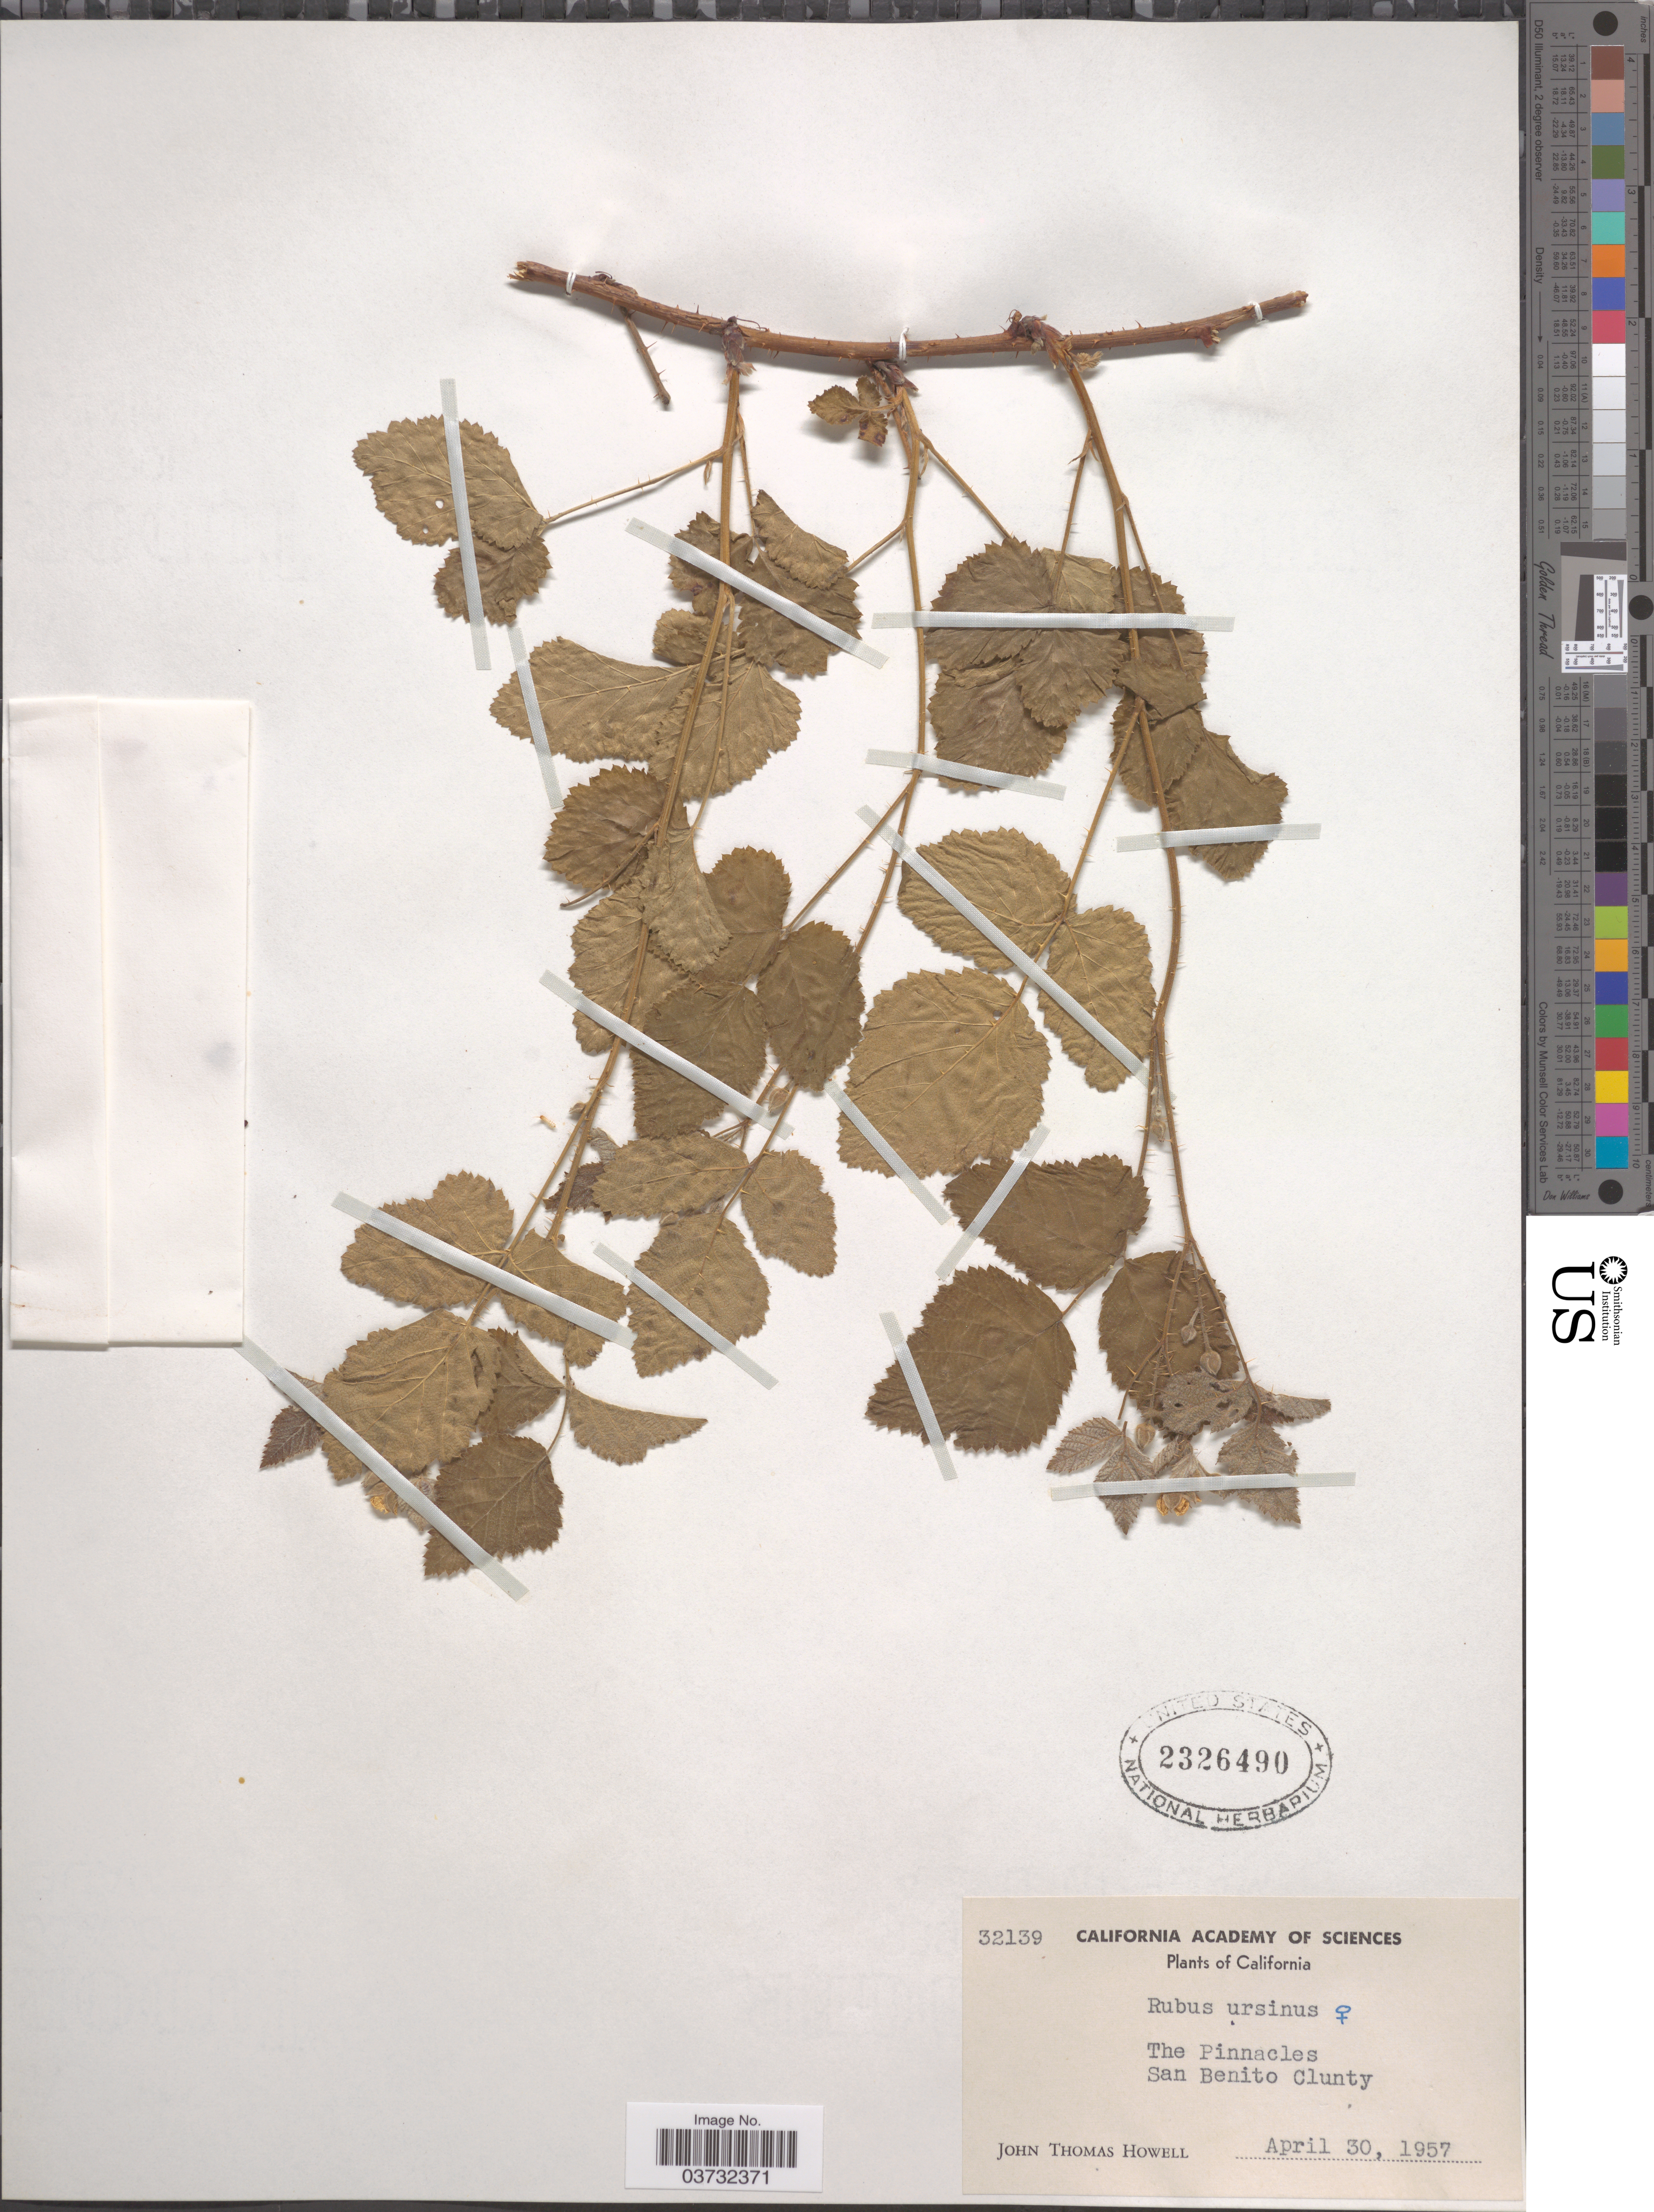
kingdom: Plantae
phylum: Tracheophyta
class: Magnoliopsida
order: Rosales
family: Rosaceae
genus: Rubus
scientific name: Rubus ursinus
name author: (Schltdl.) Cham.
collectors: J. T. Howell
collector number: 32139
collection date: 1957-04-30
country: United States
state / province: California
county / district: San Benito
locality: The Pinnacles. San Benito County.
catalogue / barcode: US 2326490